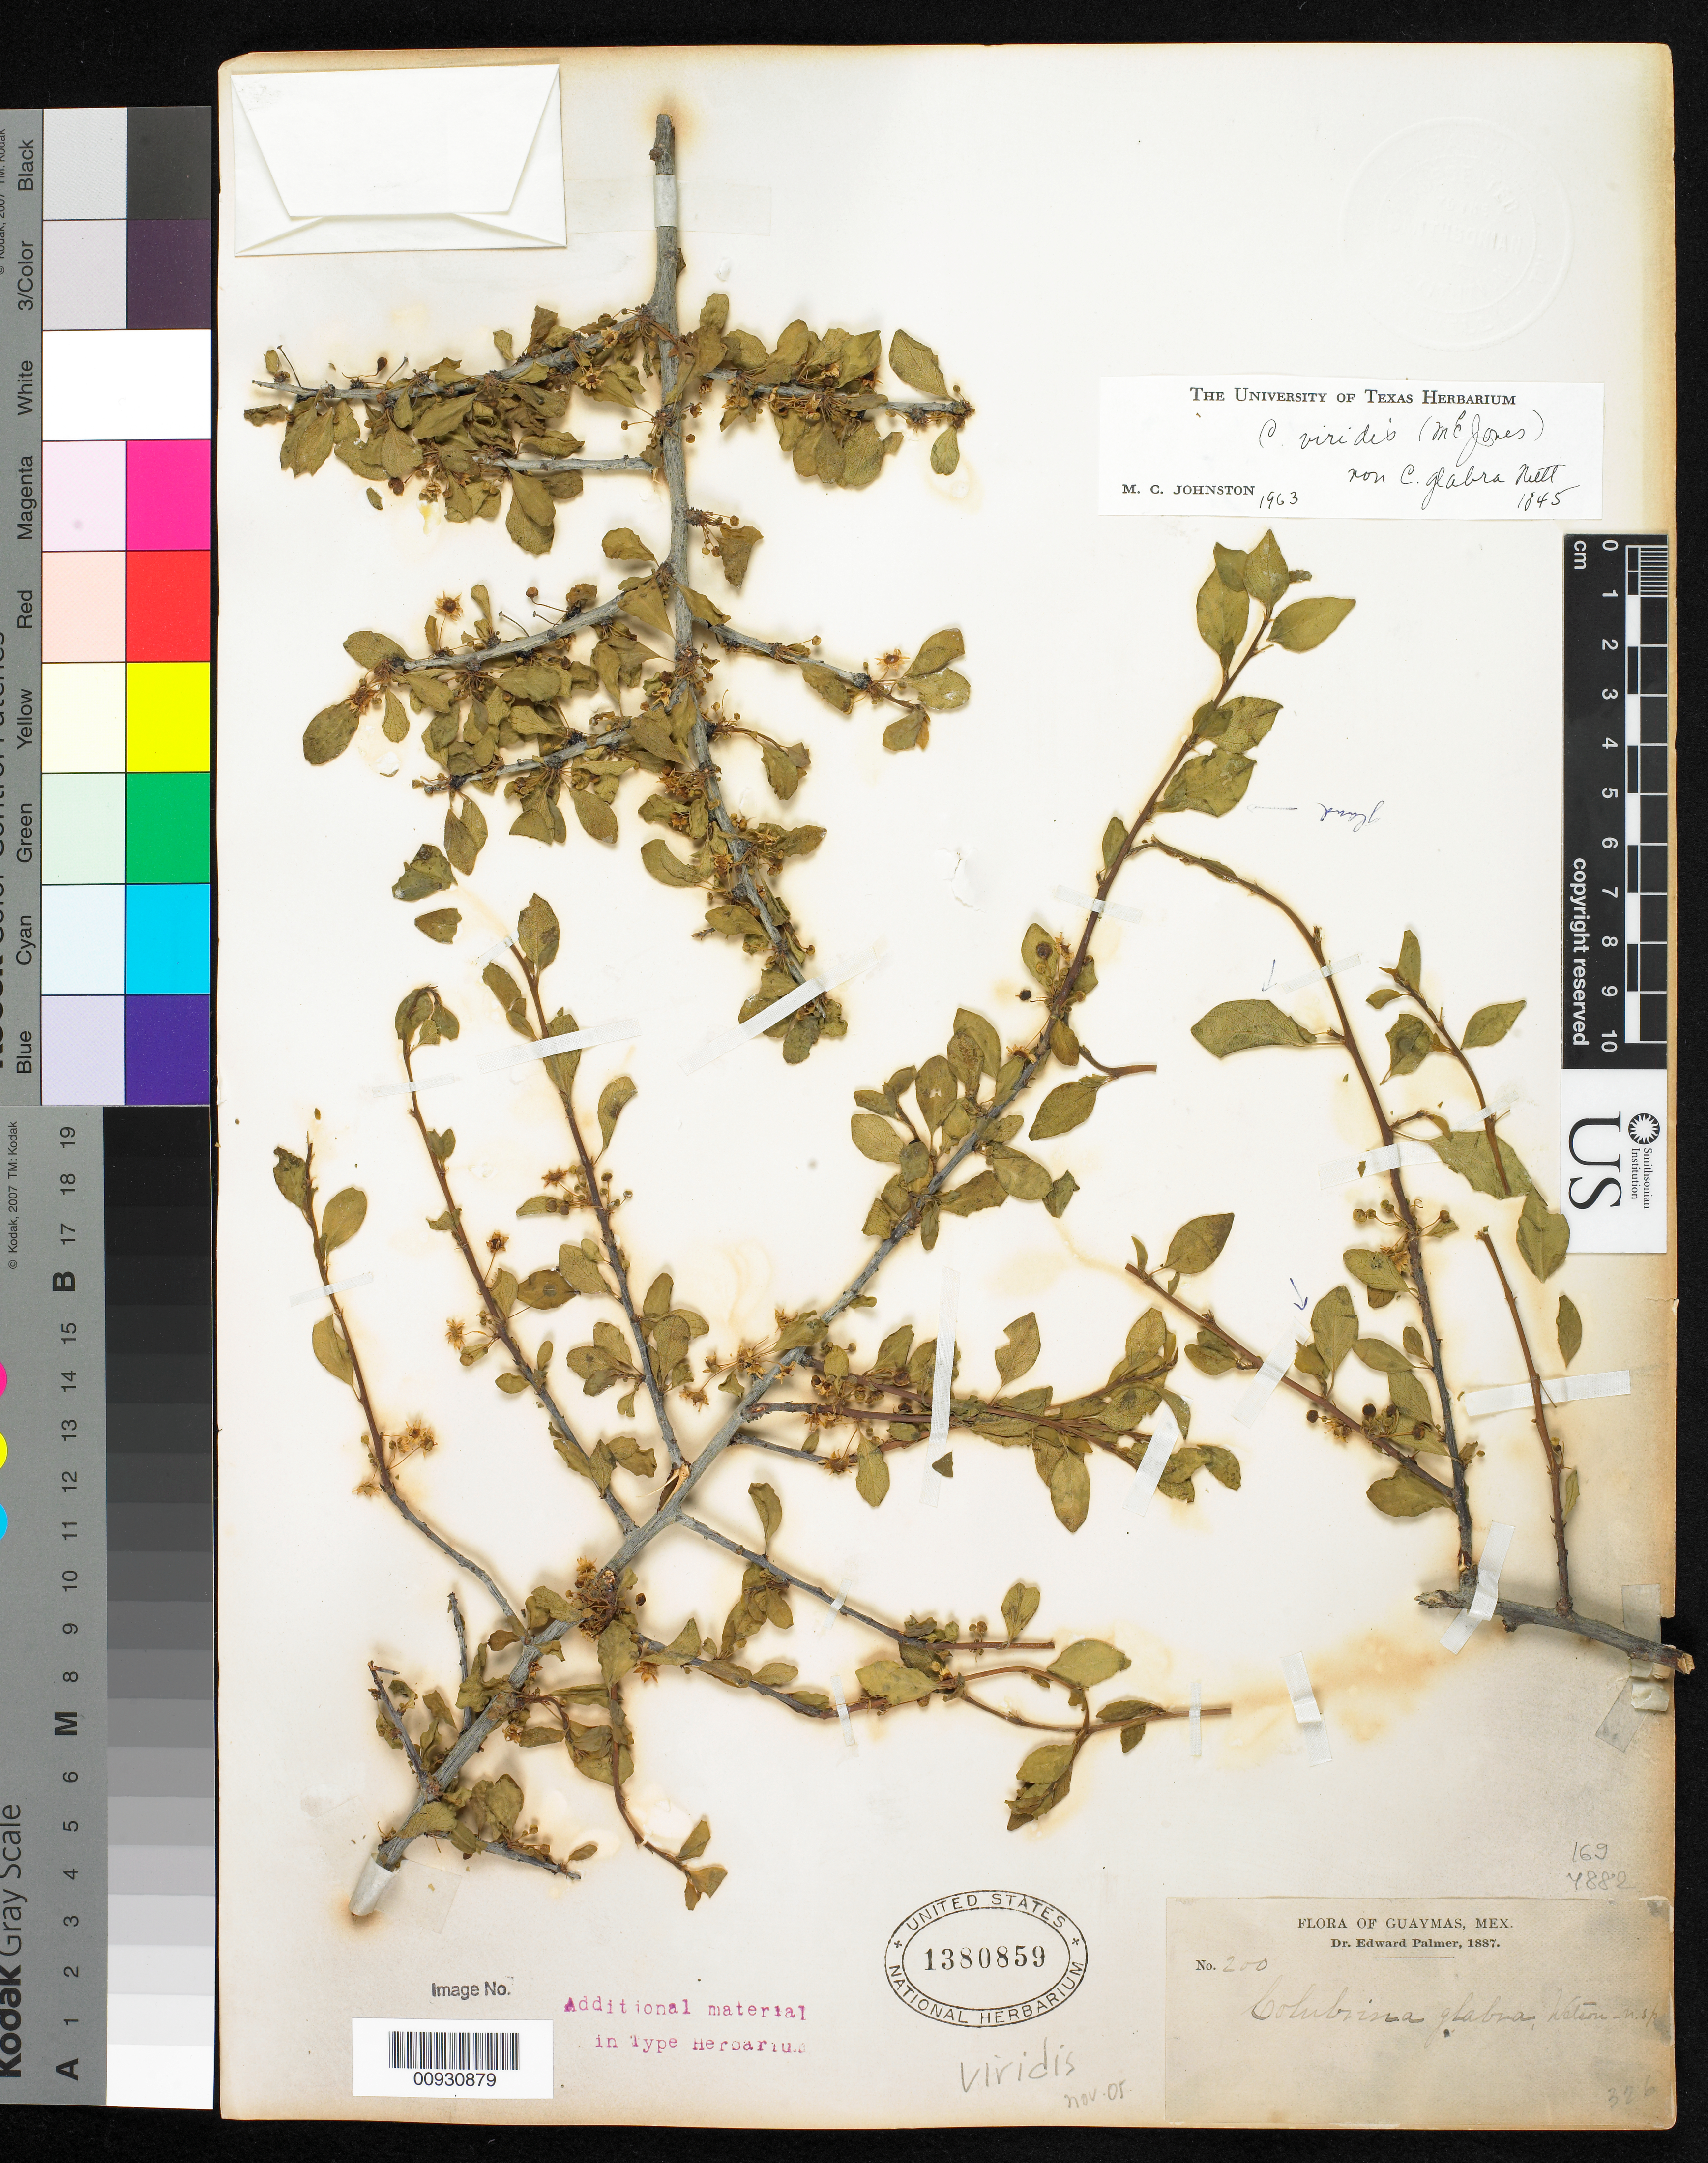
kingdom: Plantae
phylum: Tracheophyta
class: Magnoliopsida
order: Rosales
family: Rhamnaceae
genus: Colubrina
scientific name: Colubrina glabra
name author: S. Watson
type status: Type Collection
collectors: E. Palmer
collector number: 200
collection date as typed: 1887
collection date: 1887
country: Mexico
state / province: Sonora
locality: Guaymas.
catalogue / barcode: US 1380859